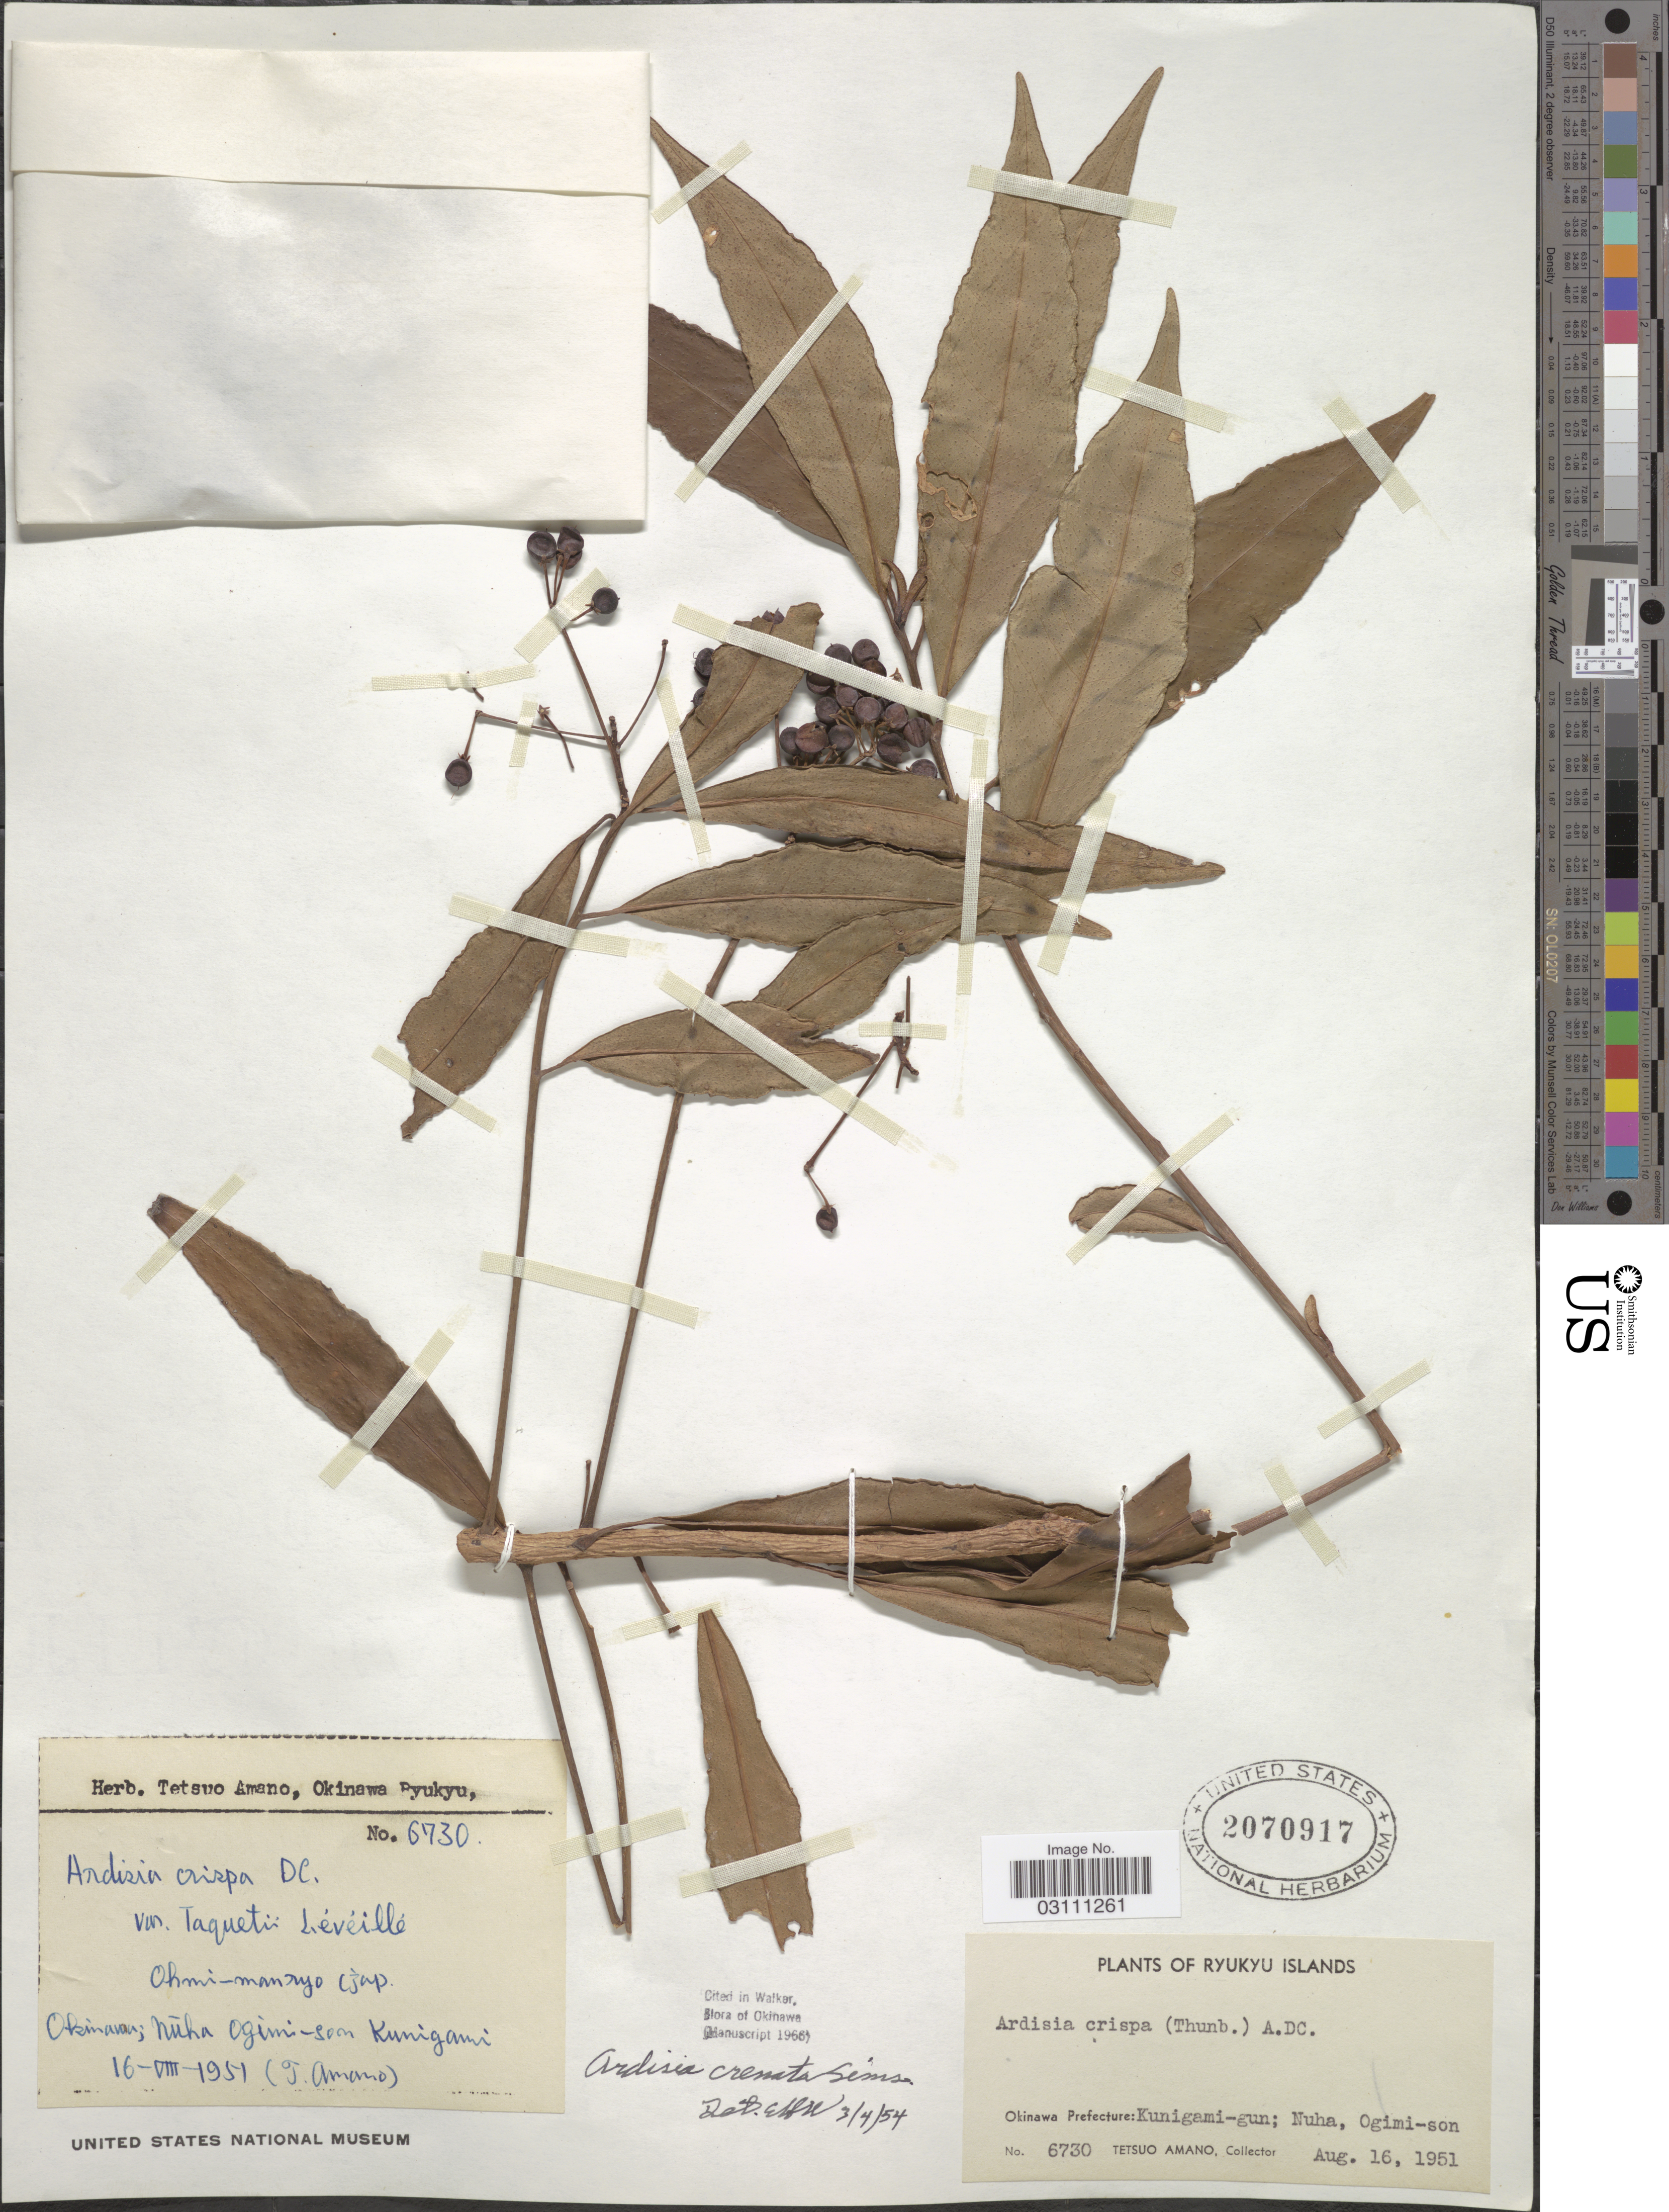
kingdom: Plantae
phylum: Tracheophyta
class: Magnoliopsida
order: Ericales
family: Primulaceae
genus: Ardisia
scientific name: Ardisia crenata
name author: Sims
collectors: T. Amano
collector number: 6730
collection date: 1951-08-16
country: Japan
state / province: Okinawa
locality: Ryukyu Islands. Okinawa Prefecture: Kunigami-gun; Nuha, Ogimi-son.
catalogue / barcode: US 2070917